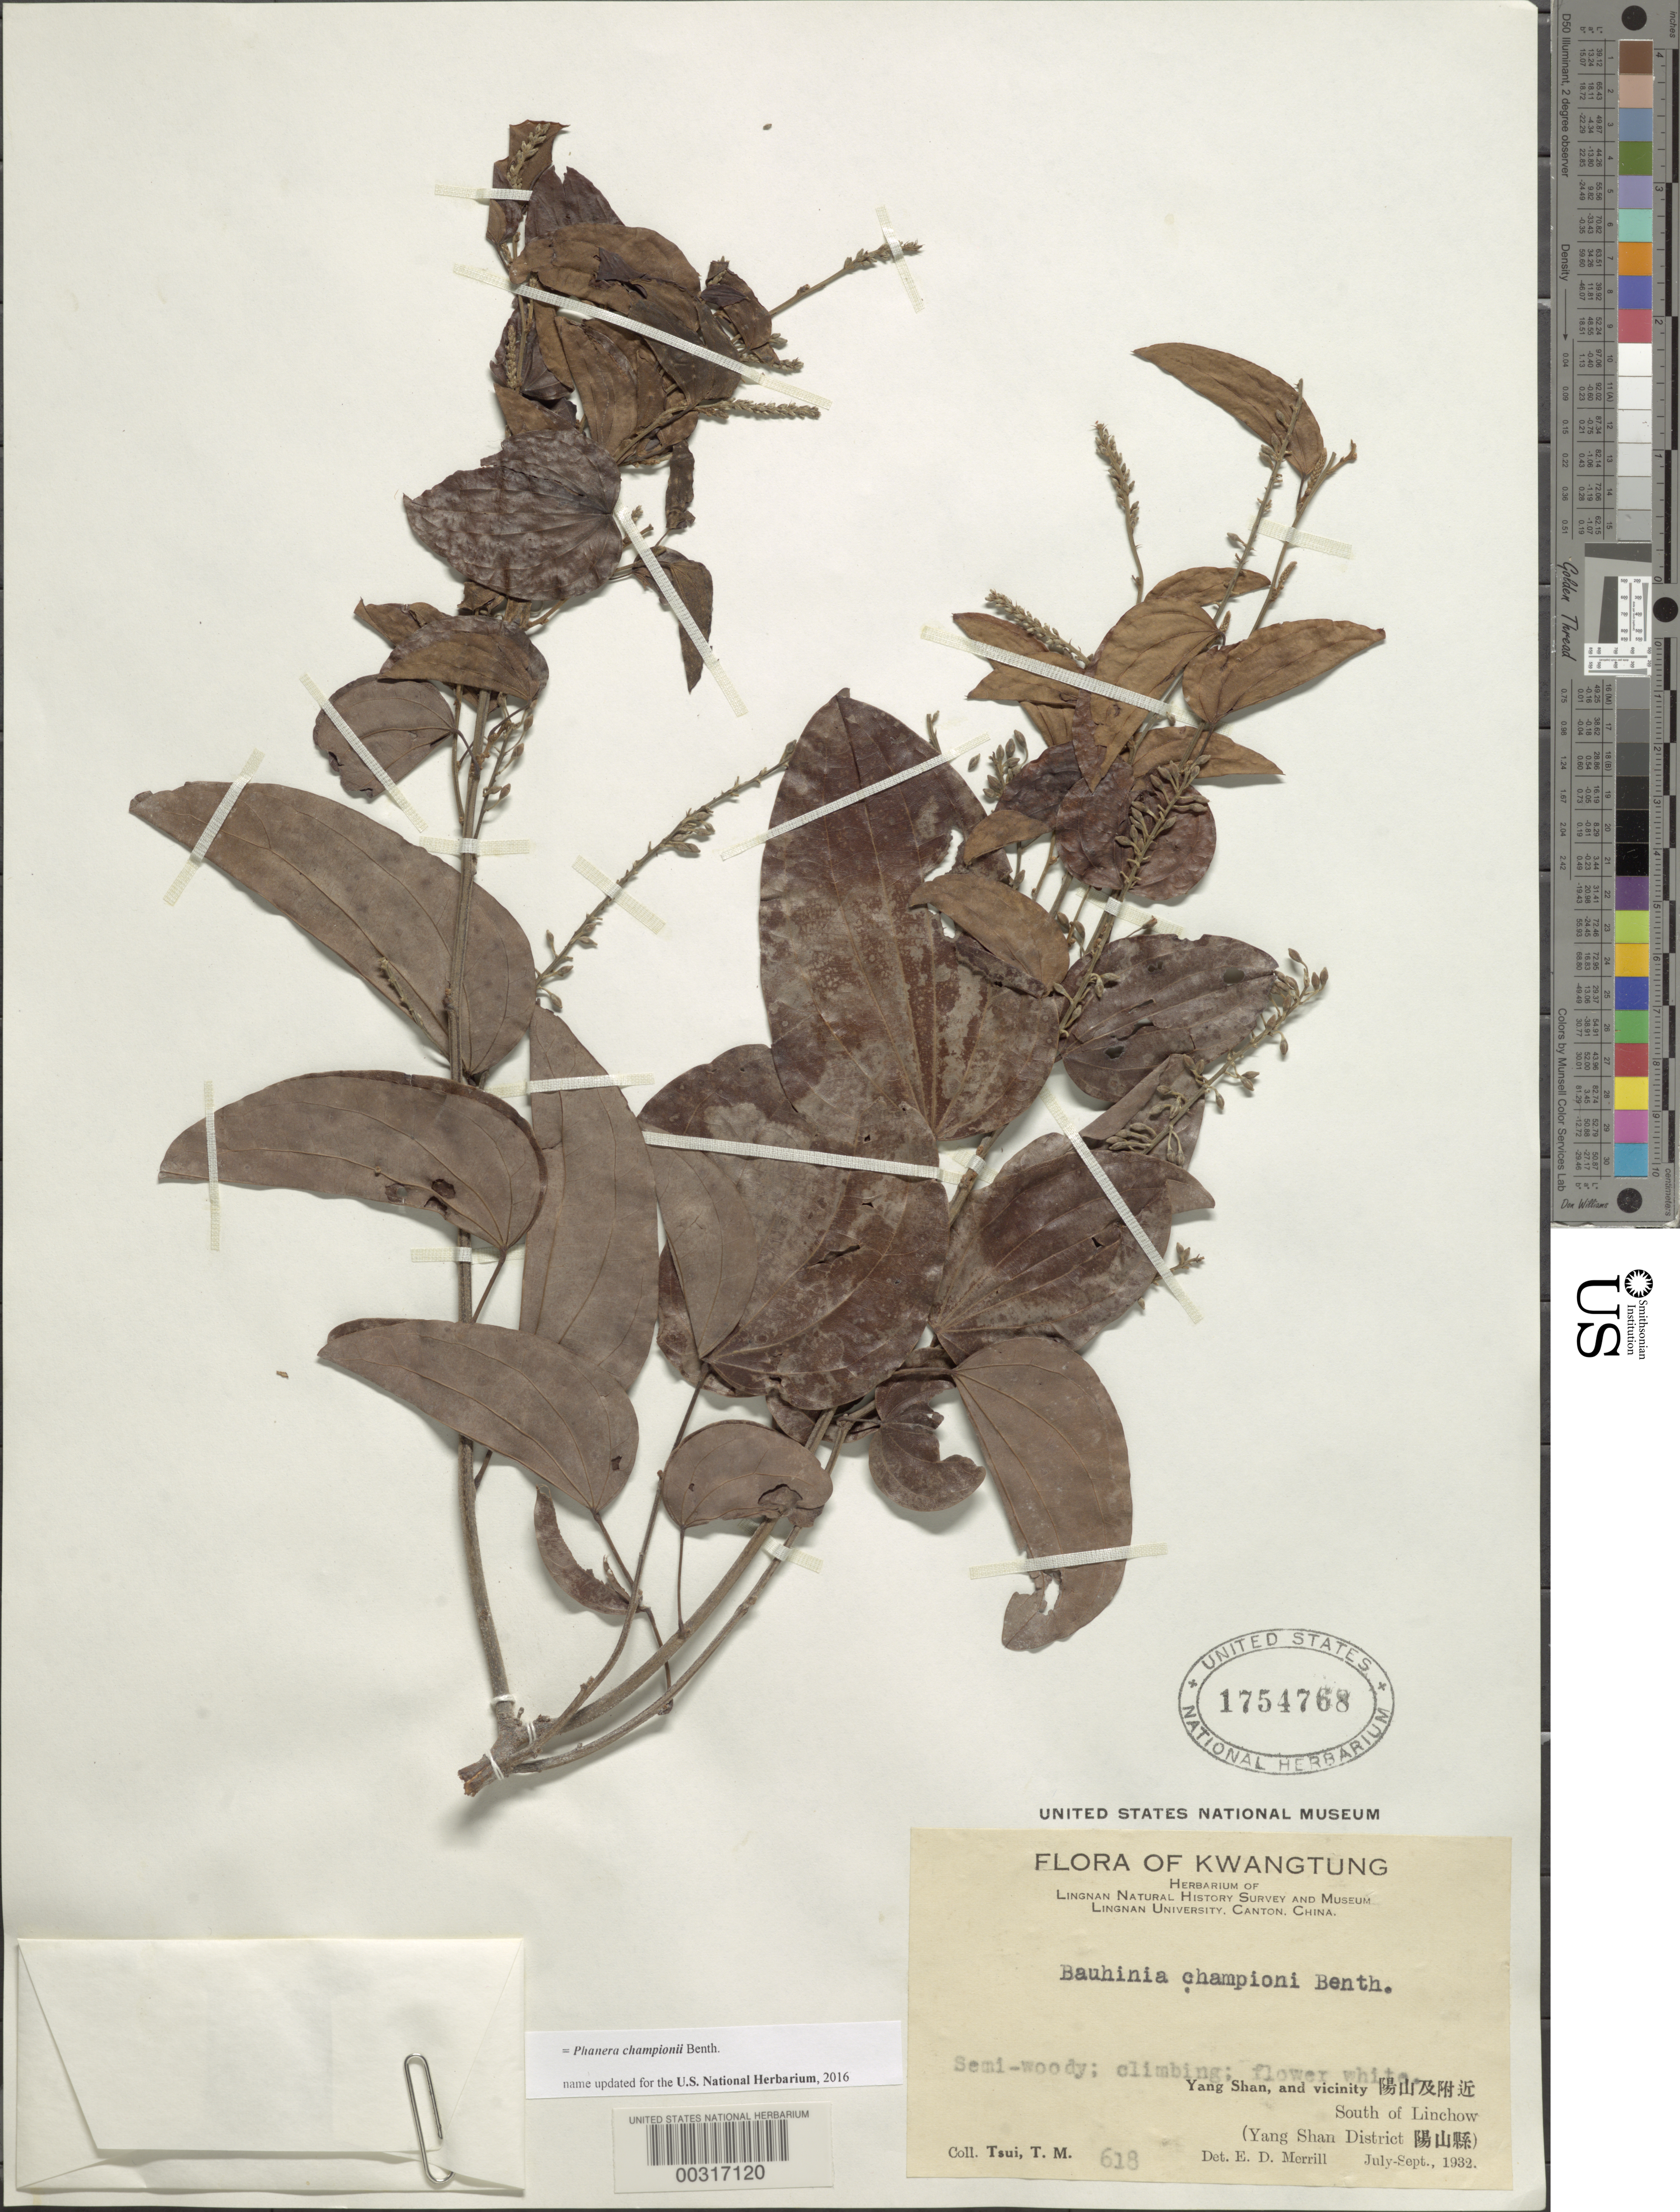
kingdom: Plantae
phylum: Tracheophyta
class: Magnoliopsida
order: Fabales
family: Fabaceae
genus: Phanera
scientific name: Phanera championii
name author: Benth.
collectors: T. Tsui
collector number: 618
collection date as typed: Jul 1932 to -- Sep 1932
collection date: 1932-07/1932-09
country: China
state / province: Guangxi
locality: Yang shan dist., s of linchow, yang shan, and vicinity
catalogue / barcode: US 1754768